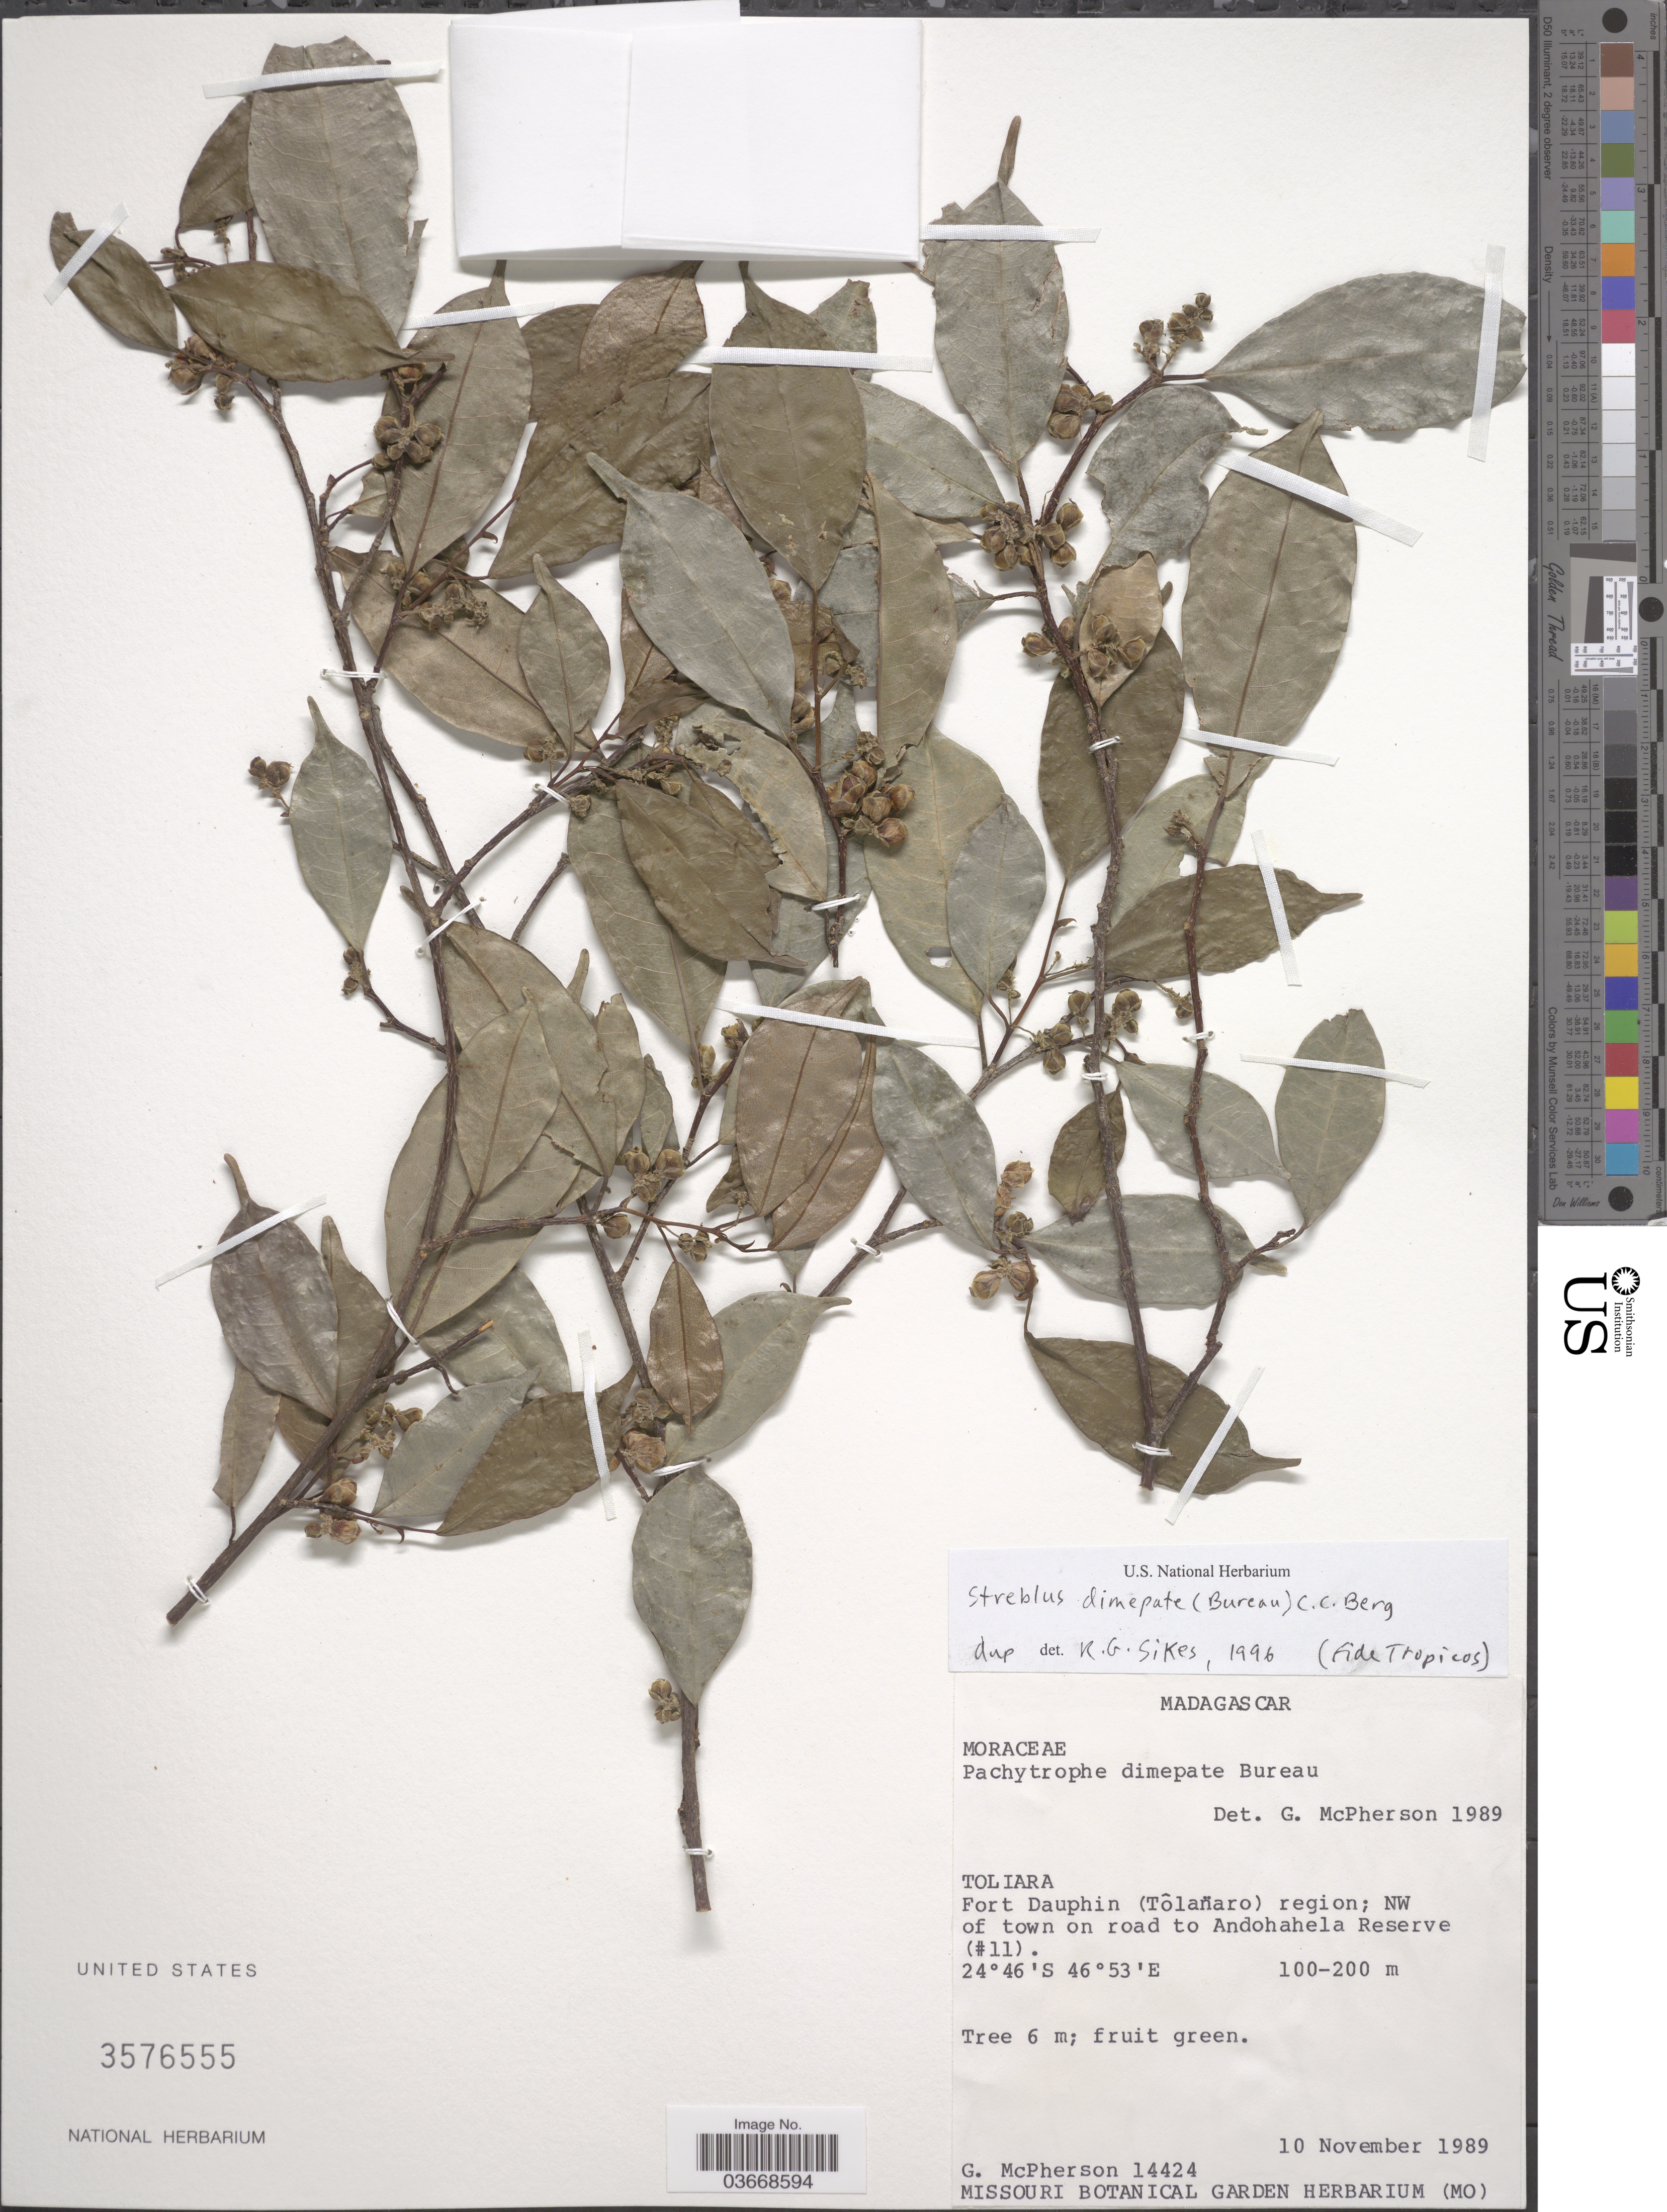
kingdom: Plantae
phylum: Tracheophyta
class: Magnoliopsida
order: Rosales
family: Moraceae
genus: Ampalis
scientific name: Ampalis dimepate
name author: (Bureau) E. M. Gardner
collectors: G. McPherson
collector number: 14424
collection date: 1989-11-10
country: Madagascar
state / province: Anosy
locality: Fort Dauphin (Tôlanaro) region; NW of town on road to Andohahela Reserve (#11).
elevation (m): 100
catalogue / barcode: US 3576555